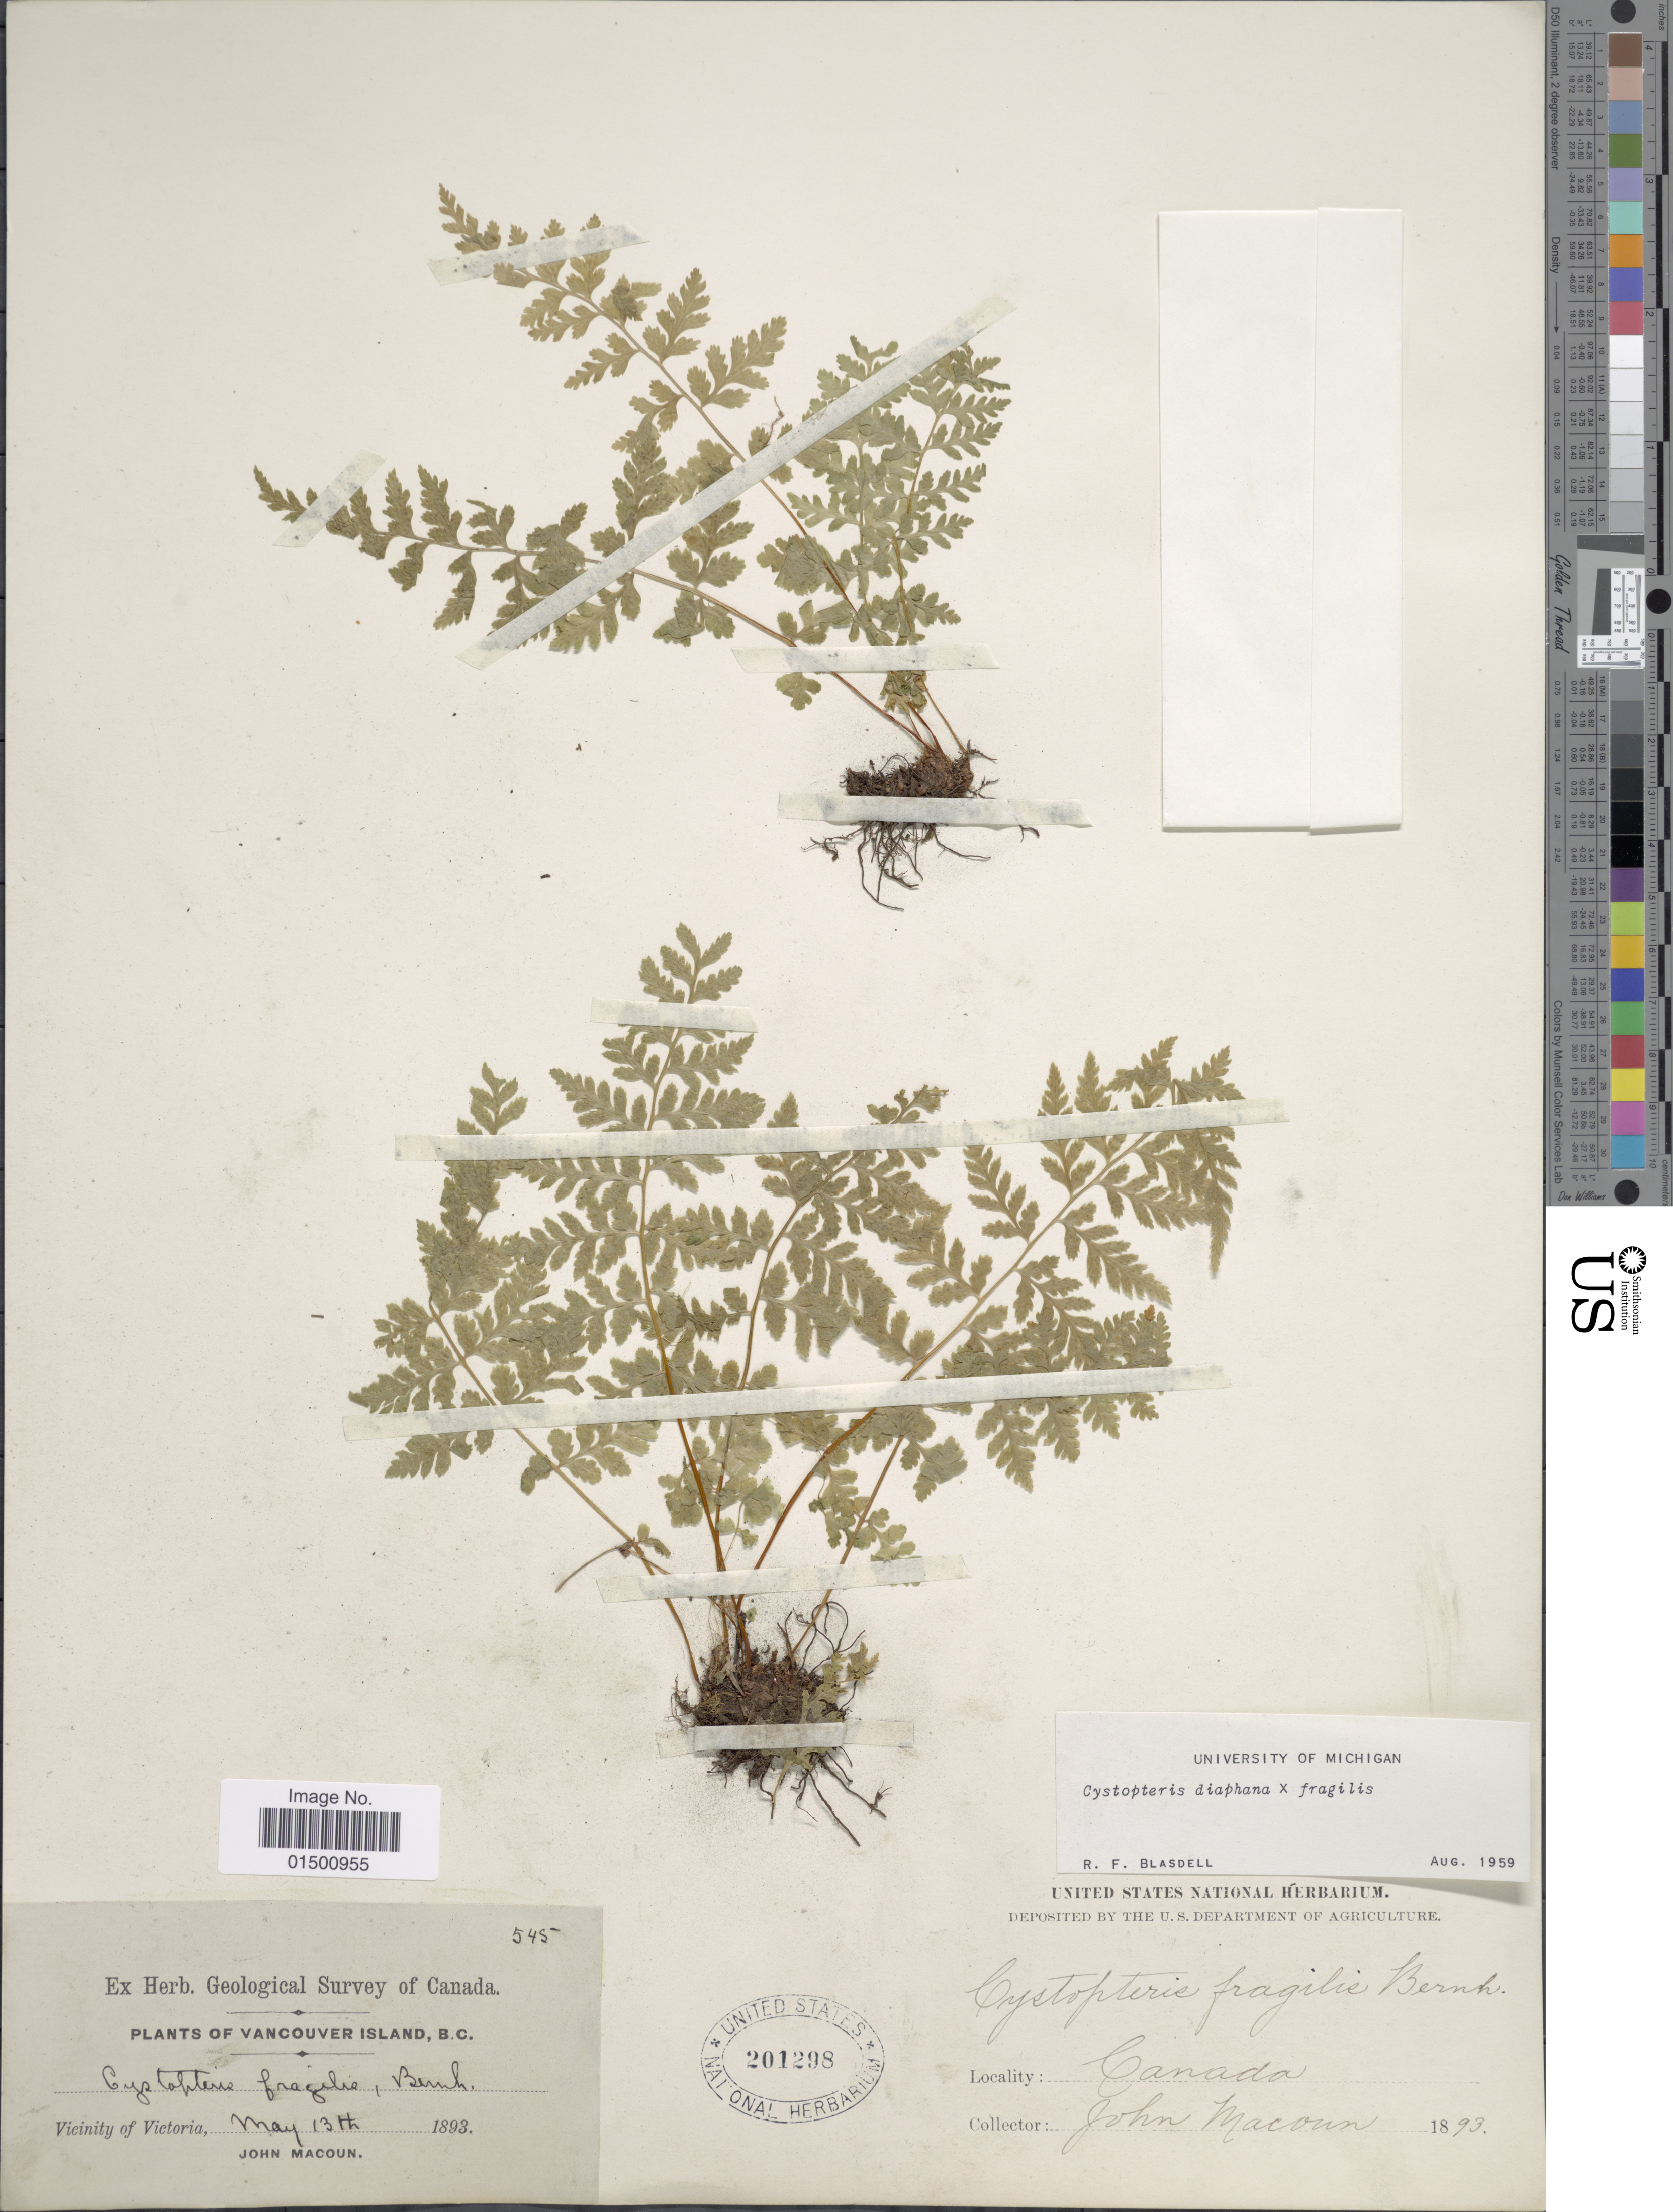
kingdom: Plantae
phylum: Tracheophyta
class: Polypodiopsida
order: Polypodiales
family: Cystopteridaceae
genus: Cystopteris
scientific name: Cystopteris diaphana x C. fragilis (L.) Bernh.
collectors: J. Macoun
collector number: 545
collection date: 1893-05-13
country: Canada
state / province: British Columbia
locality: Vancouver Island, Vicinity of Victoria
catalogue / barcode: US 201298